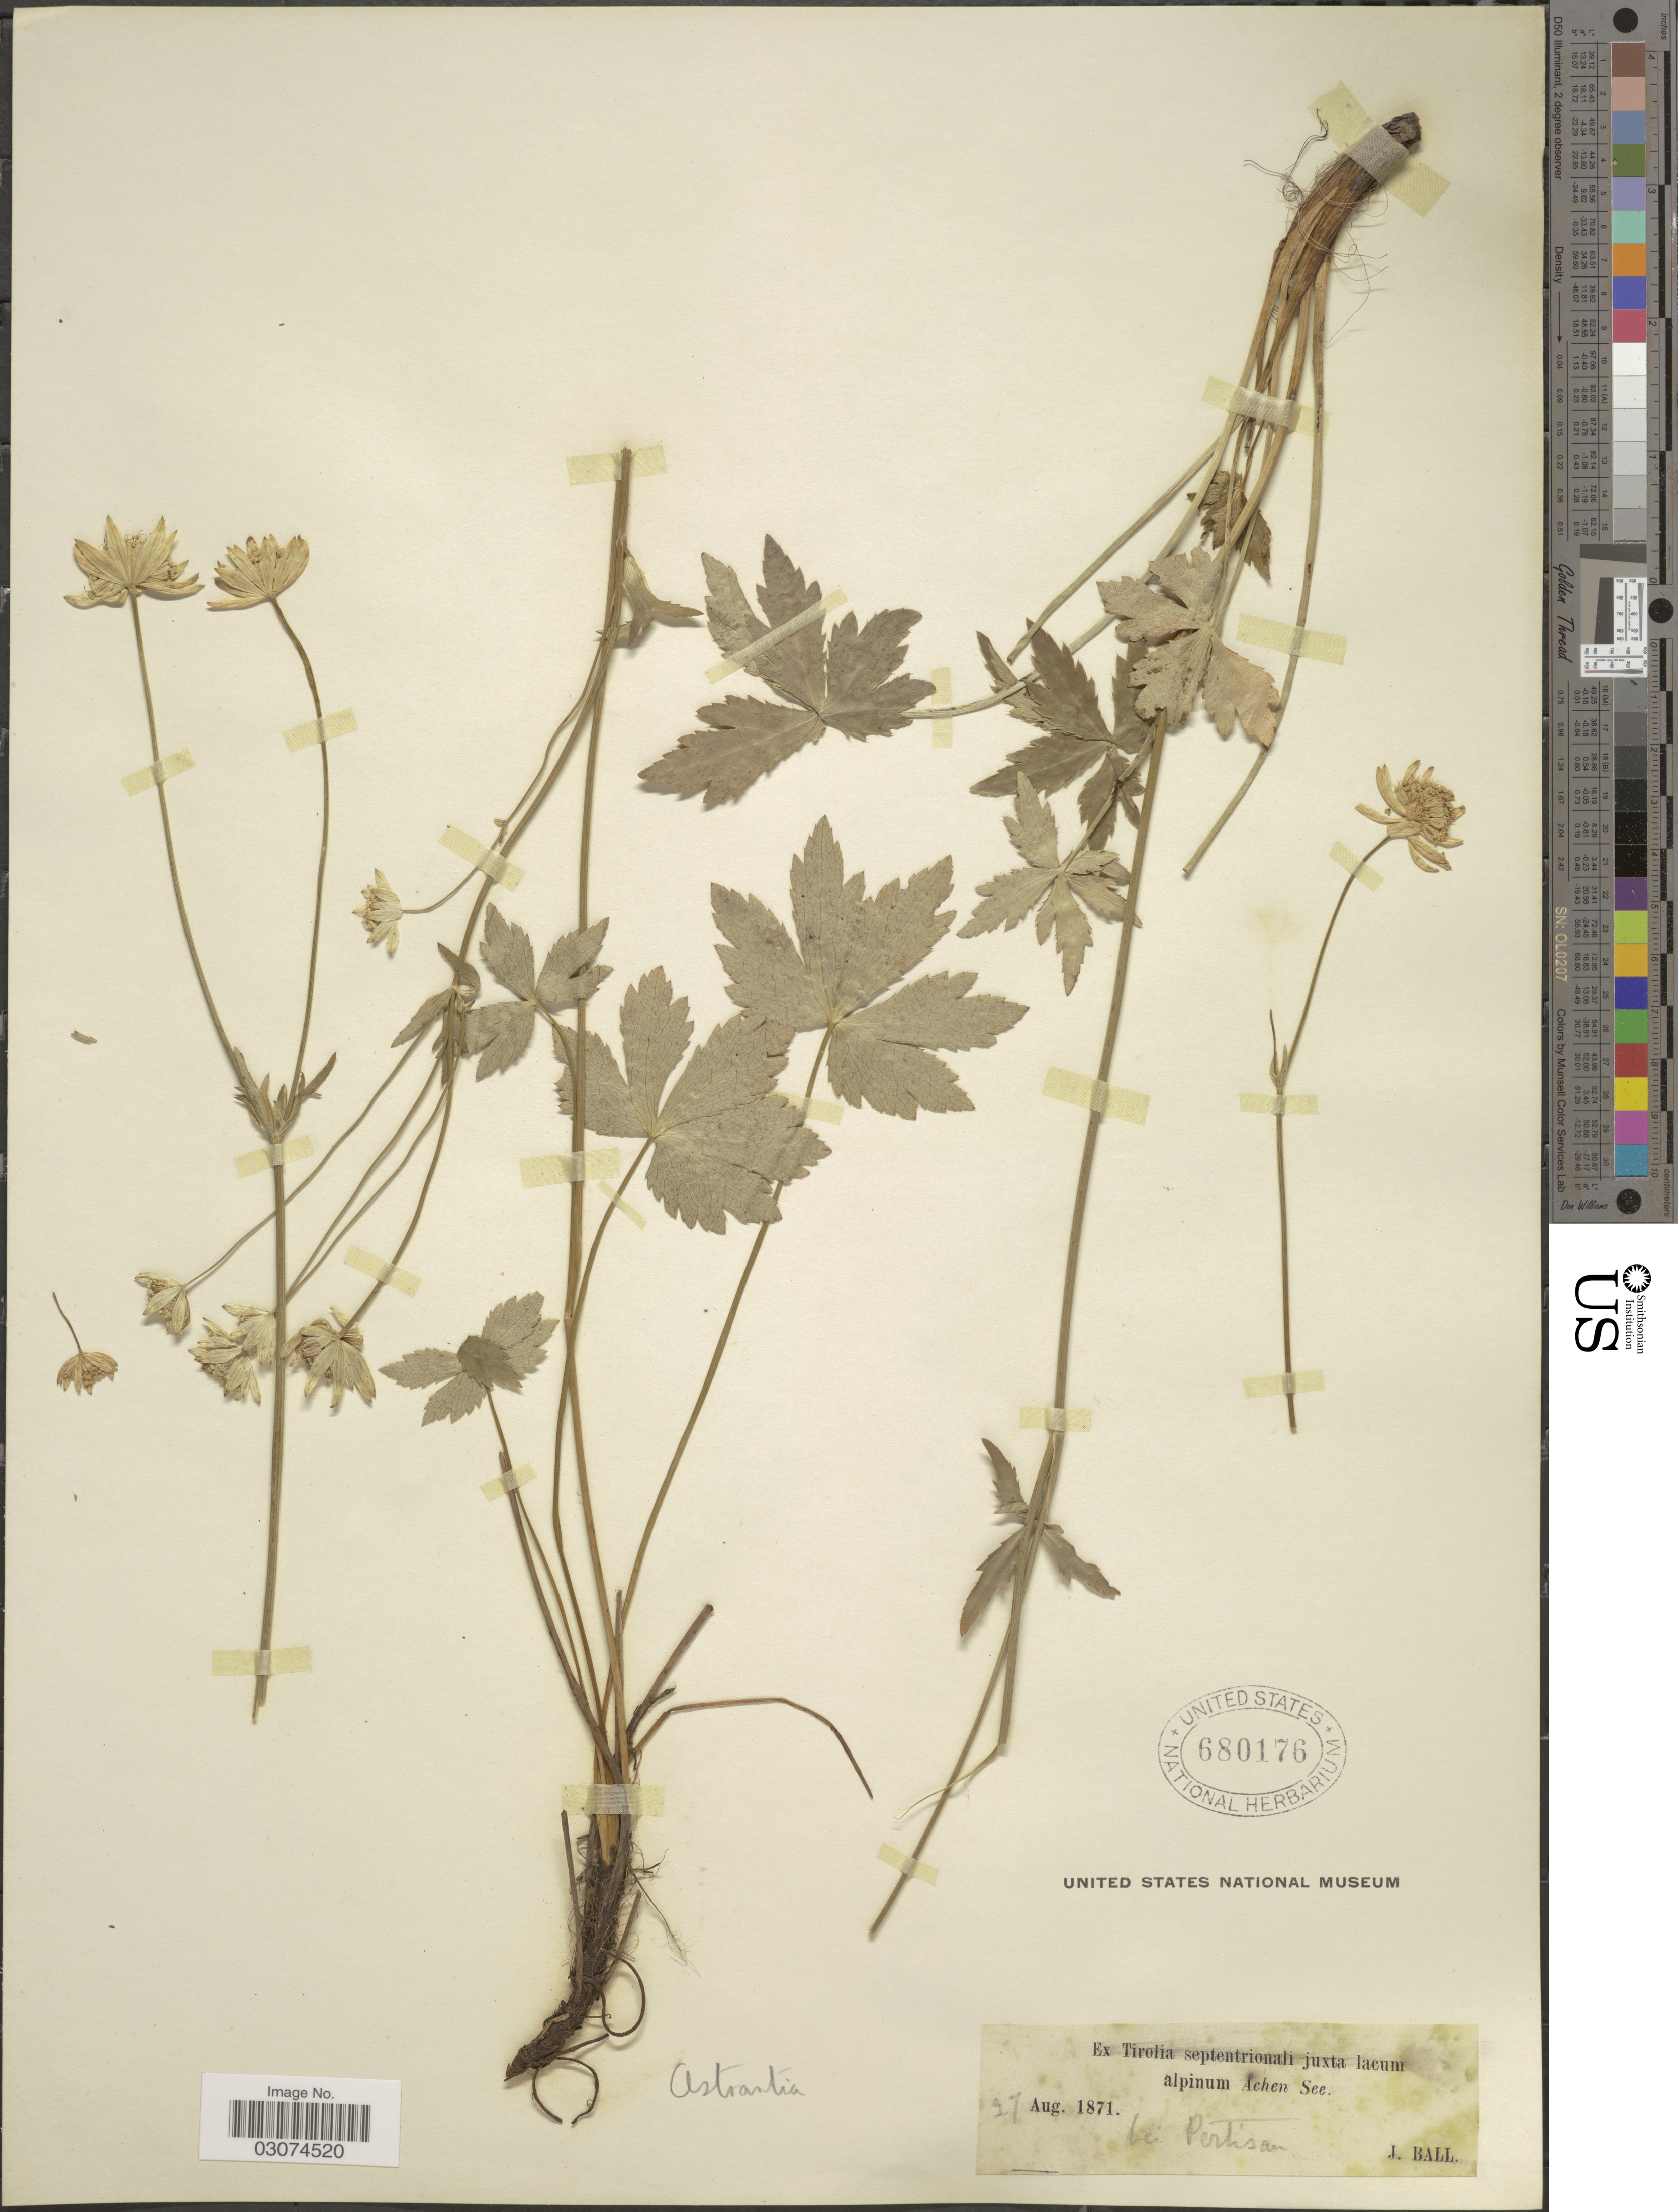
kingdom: Plantae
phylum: Tracheophyta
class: Magnoliopsida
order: Apiales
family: Apiaceae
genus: Astrantia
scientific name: Astrantia sp.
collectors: J. Ball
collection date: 1871-08-27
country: Austria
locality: Ex Tirolia septentrionali juxta lacum alpinum Achen See. bei Pertisau.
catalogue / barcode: US 680176